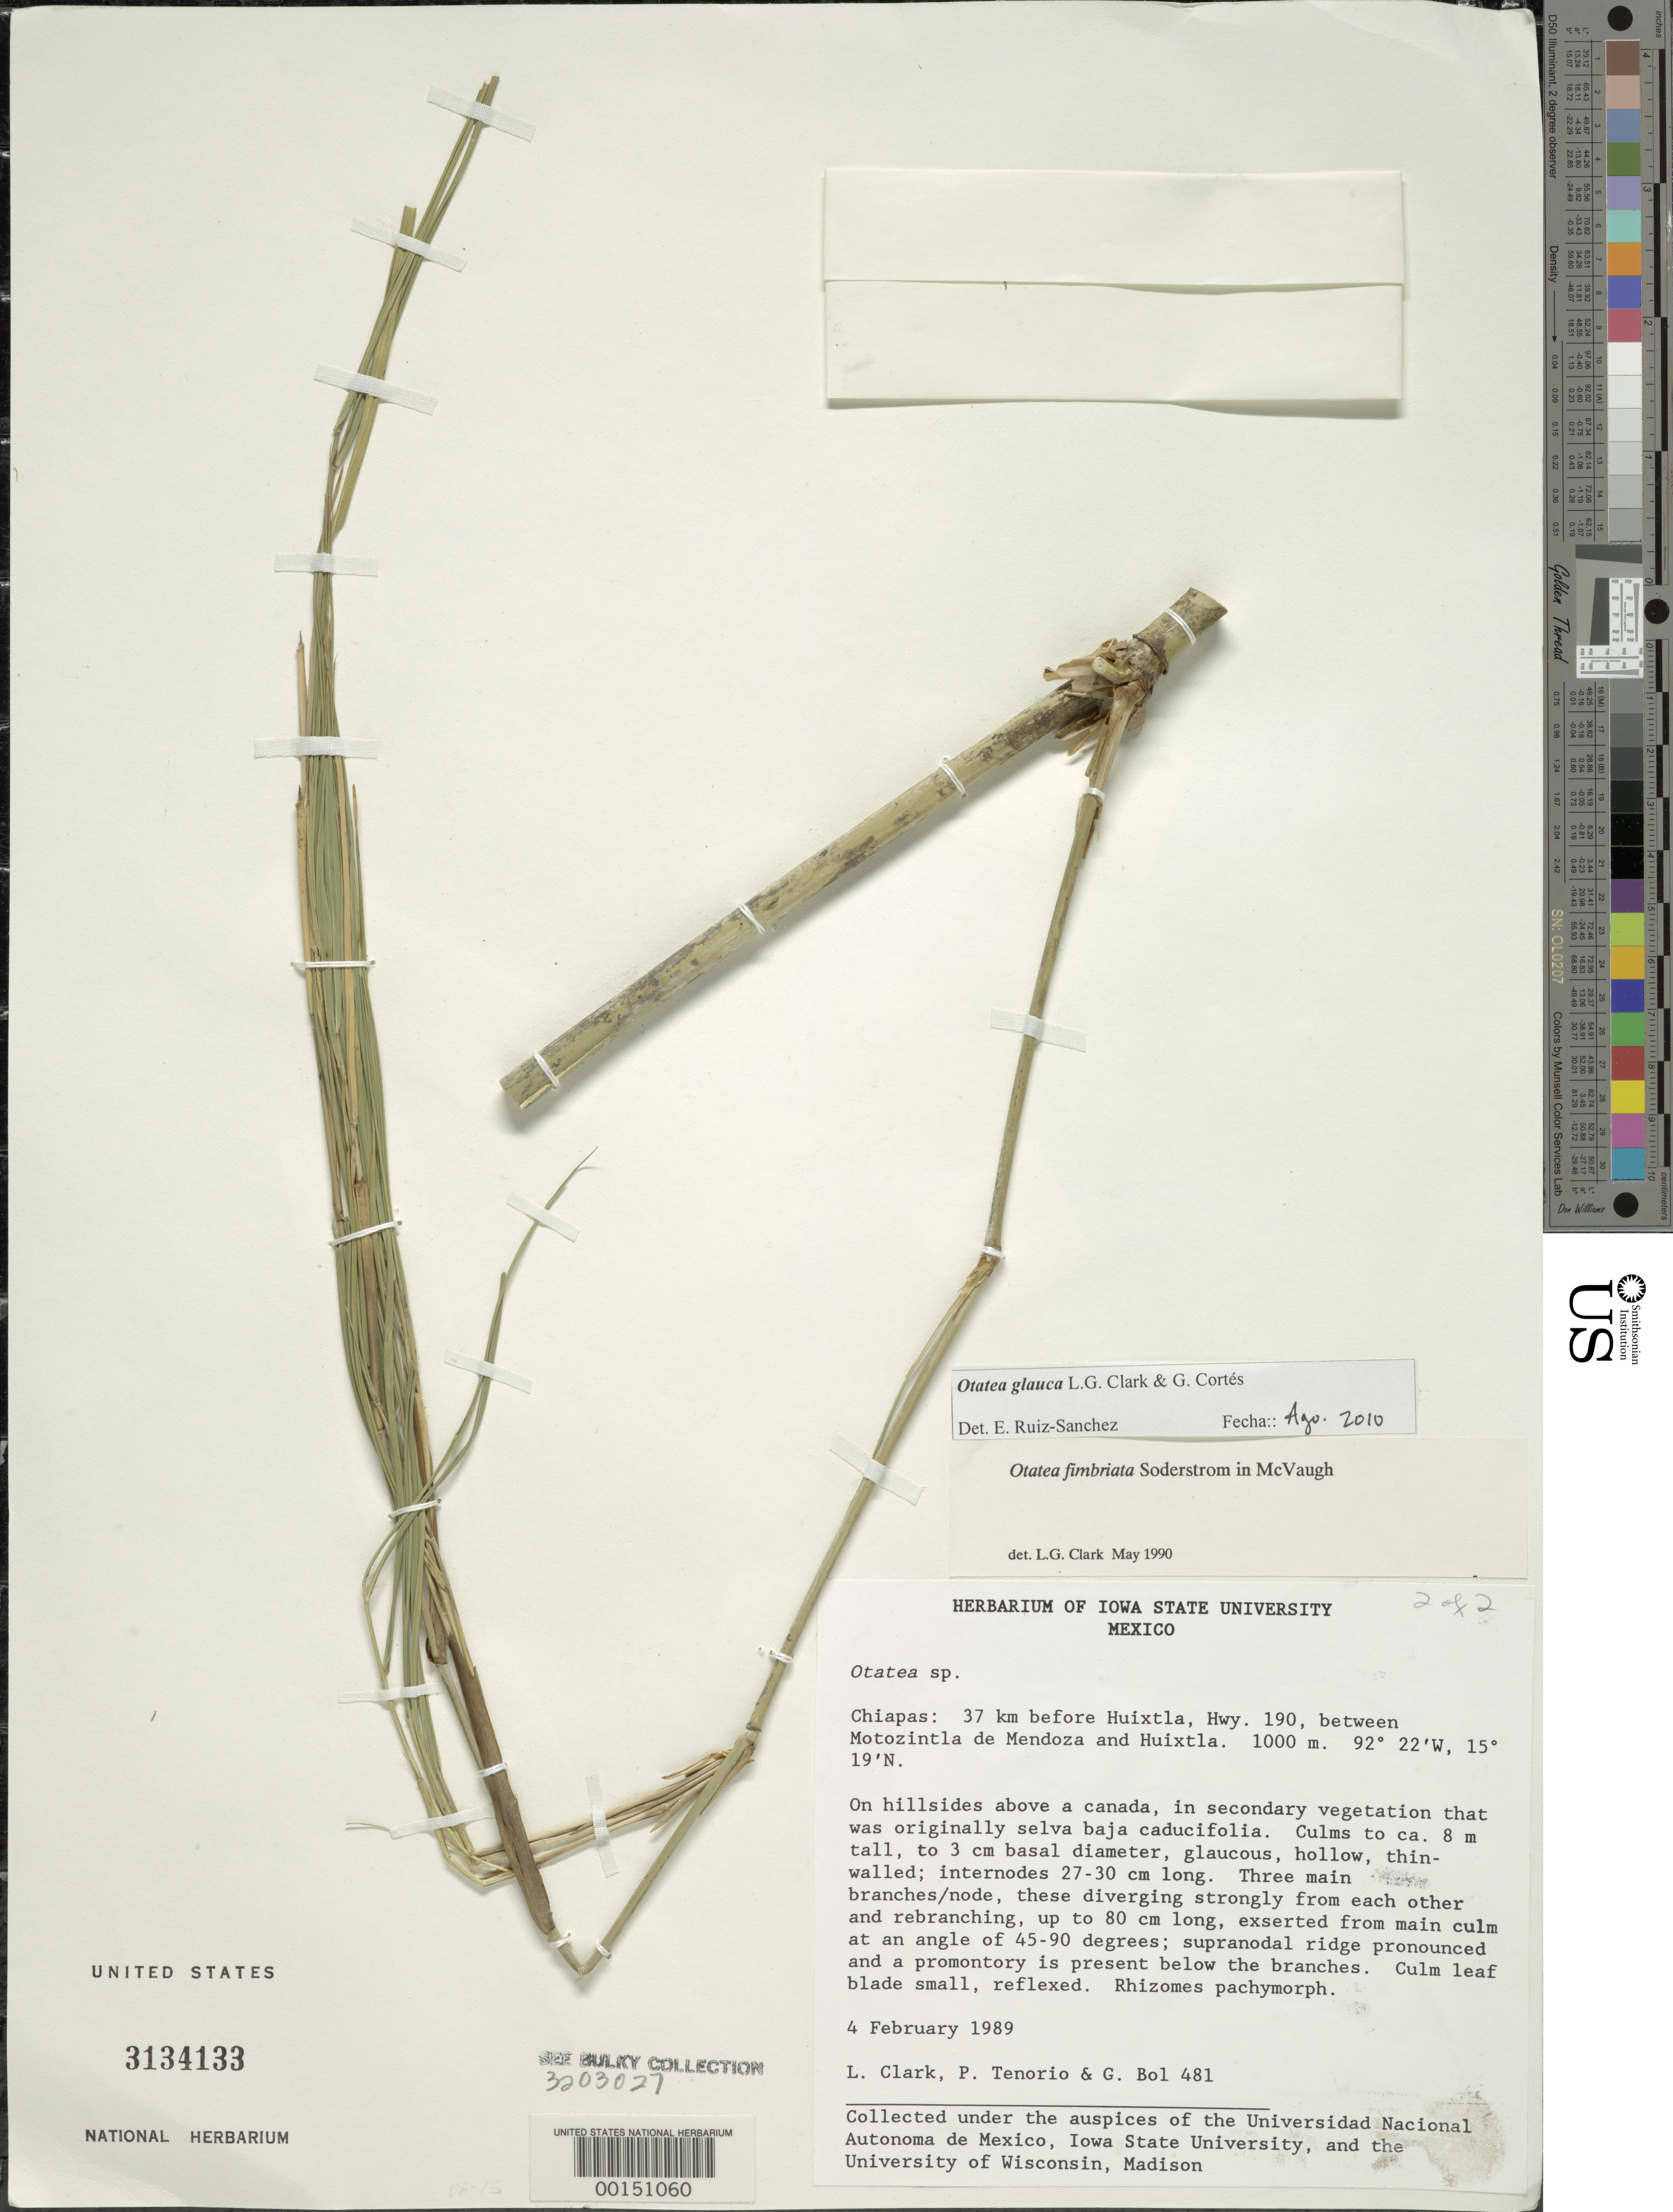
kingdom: Plantae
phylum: Tracheophyta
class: Liliopsida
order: Poales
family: Poaceae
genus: Otatea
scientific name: Otatea glauca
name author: L.G. Clark & G. Cortés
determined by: Ruíz-Sanchez, E.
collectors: L. G. Clark, P. Tenorio L. & G. Bol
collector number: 481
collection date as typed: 04 Feb 1989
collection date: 1989-02-04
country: Mexico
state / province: Chiapas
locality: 37 km from Huixtla, on hwy 190 between Motozintla de Mendoza and Huixtla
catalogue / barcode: US 3134133